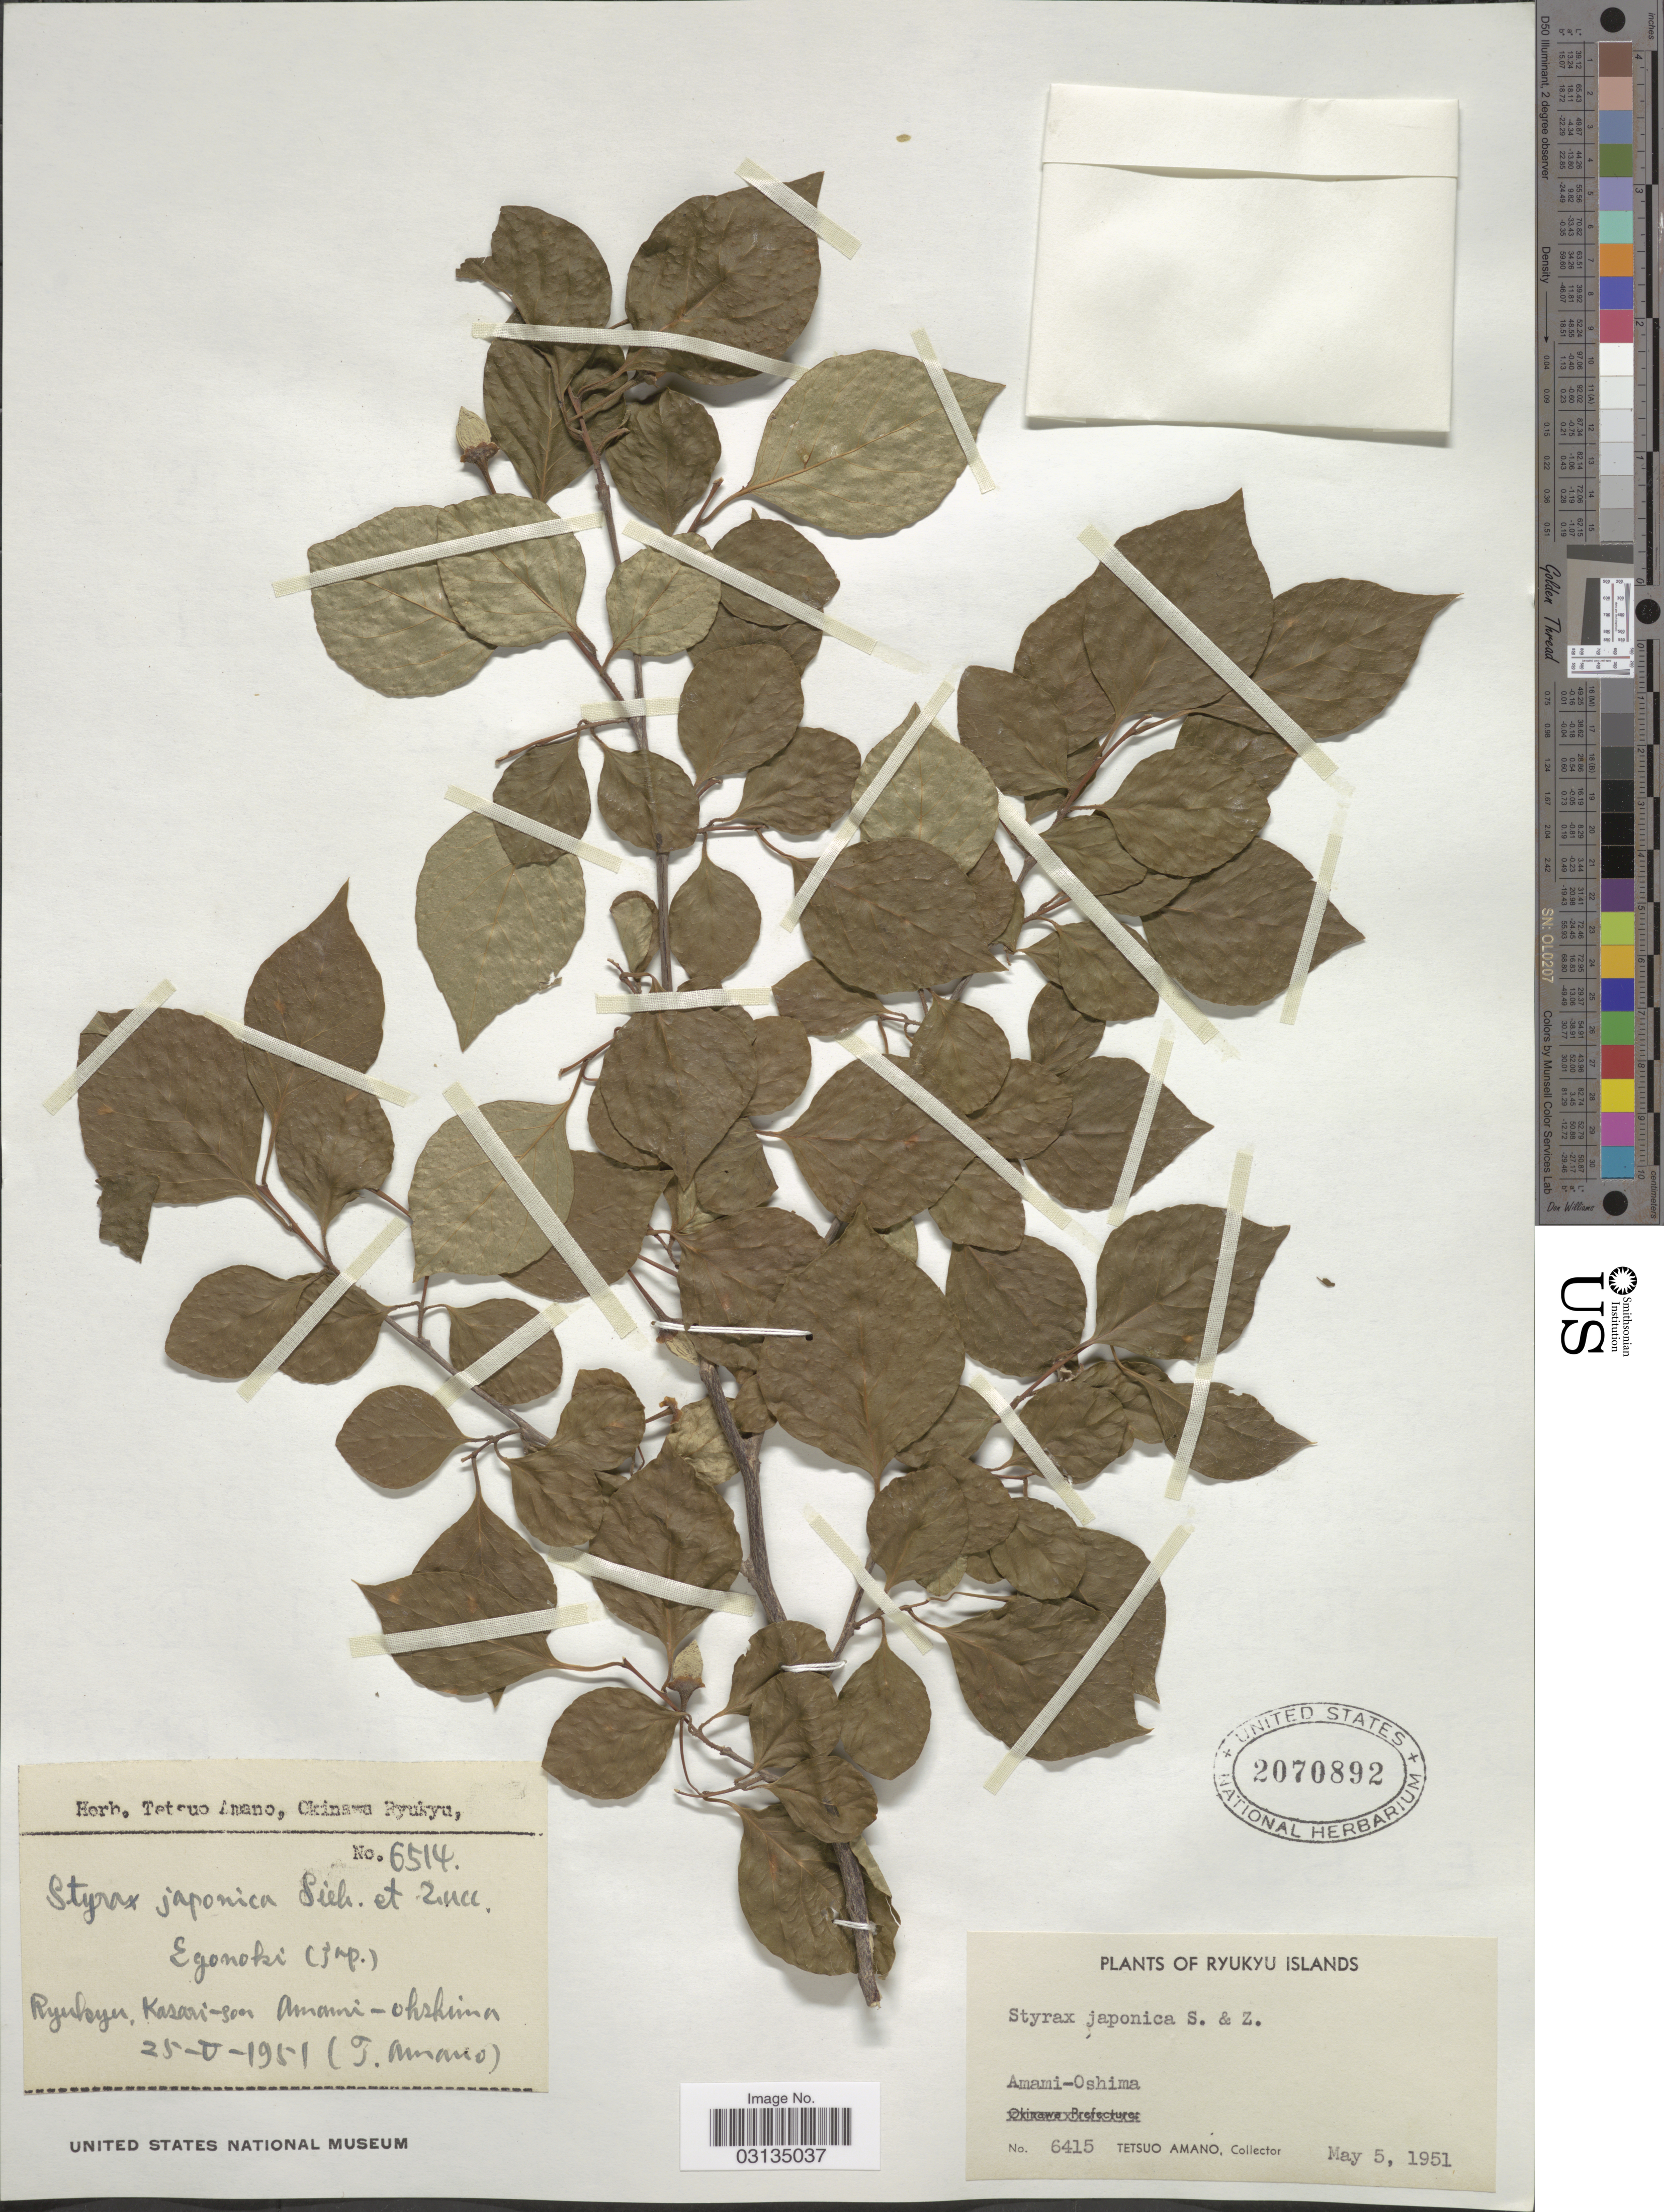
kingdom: Plantae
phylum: Tracheophyta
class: Magnoliopsida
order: Ericales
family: Styracaceae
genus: Styrax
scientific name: Styrax japonicus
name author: Siebold & Zucc.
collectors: T. Amano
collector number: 6514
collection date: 1951-05-25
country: Japan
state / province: Okinawa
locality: Ryukyu Islands, Amami-Oshima, Kasari-son, Amami-Oshima.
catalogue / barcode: US 2070892